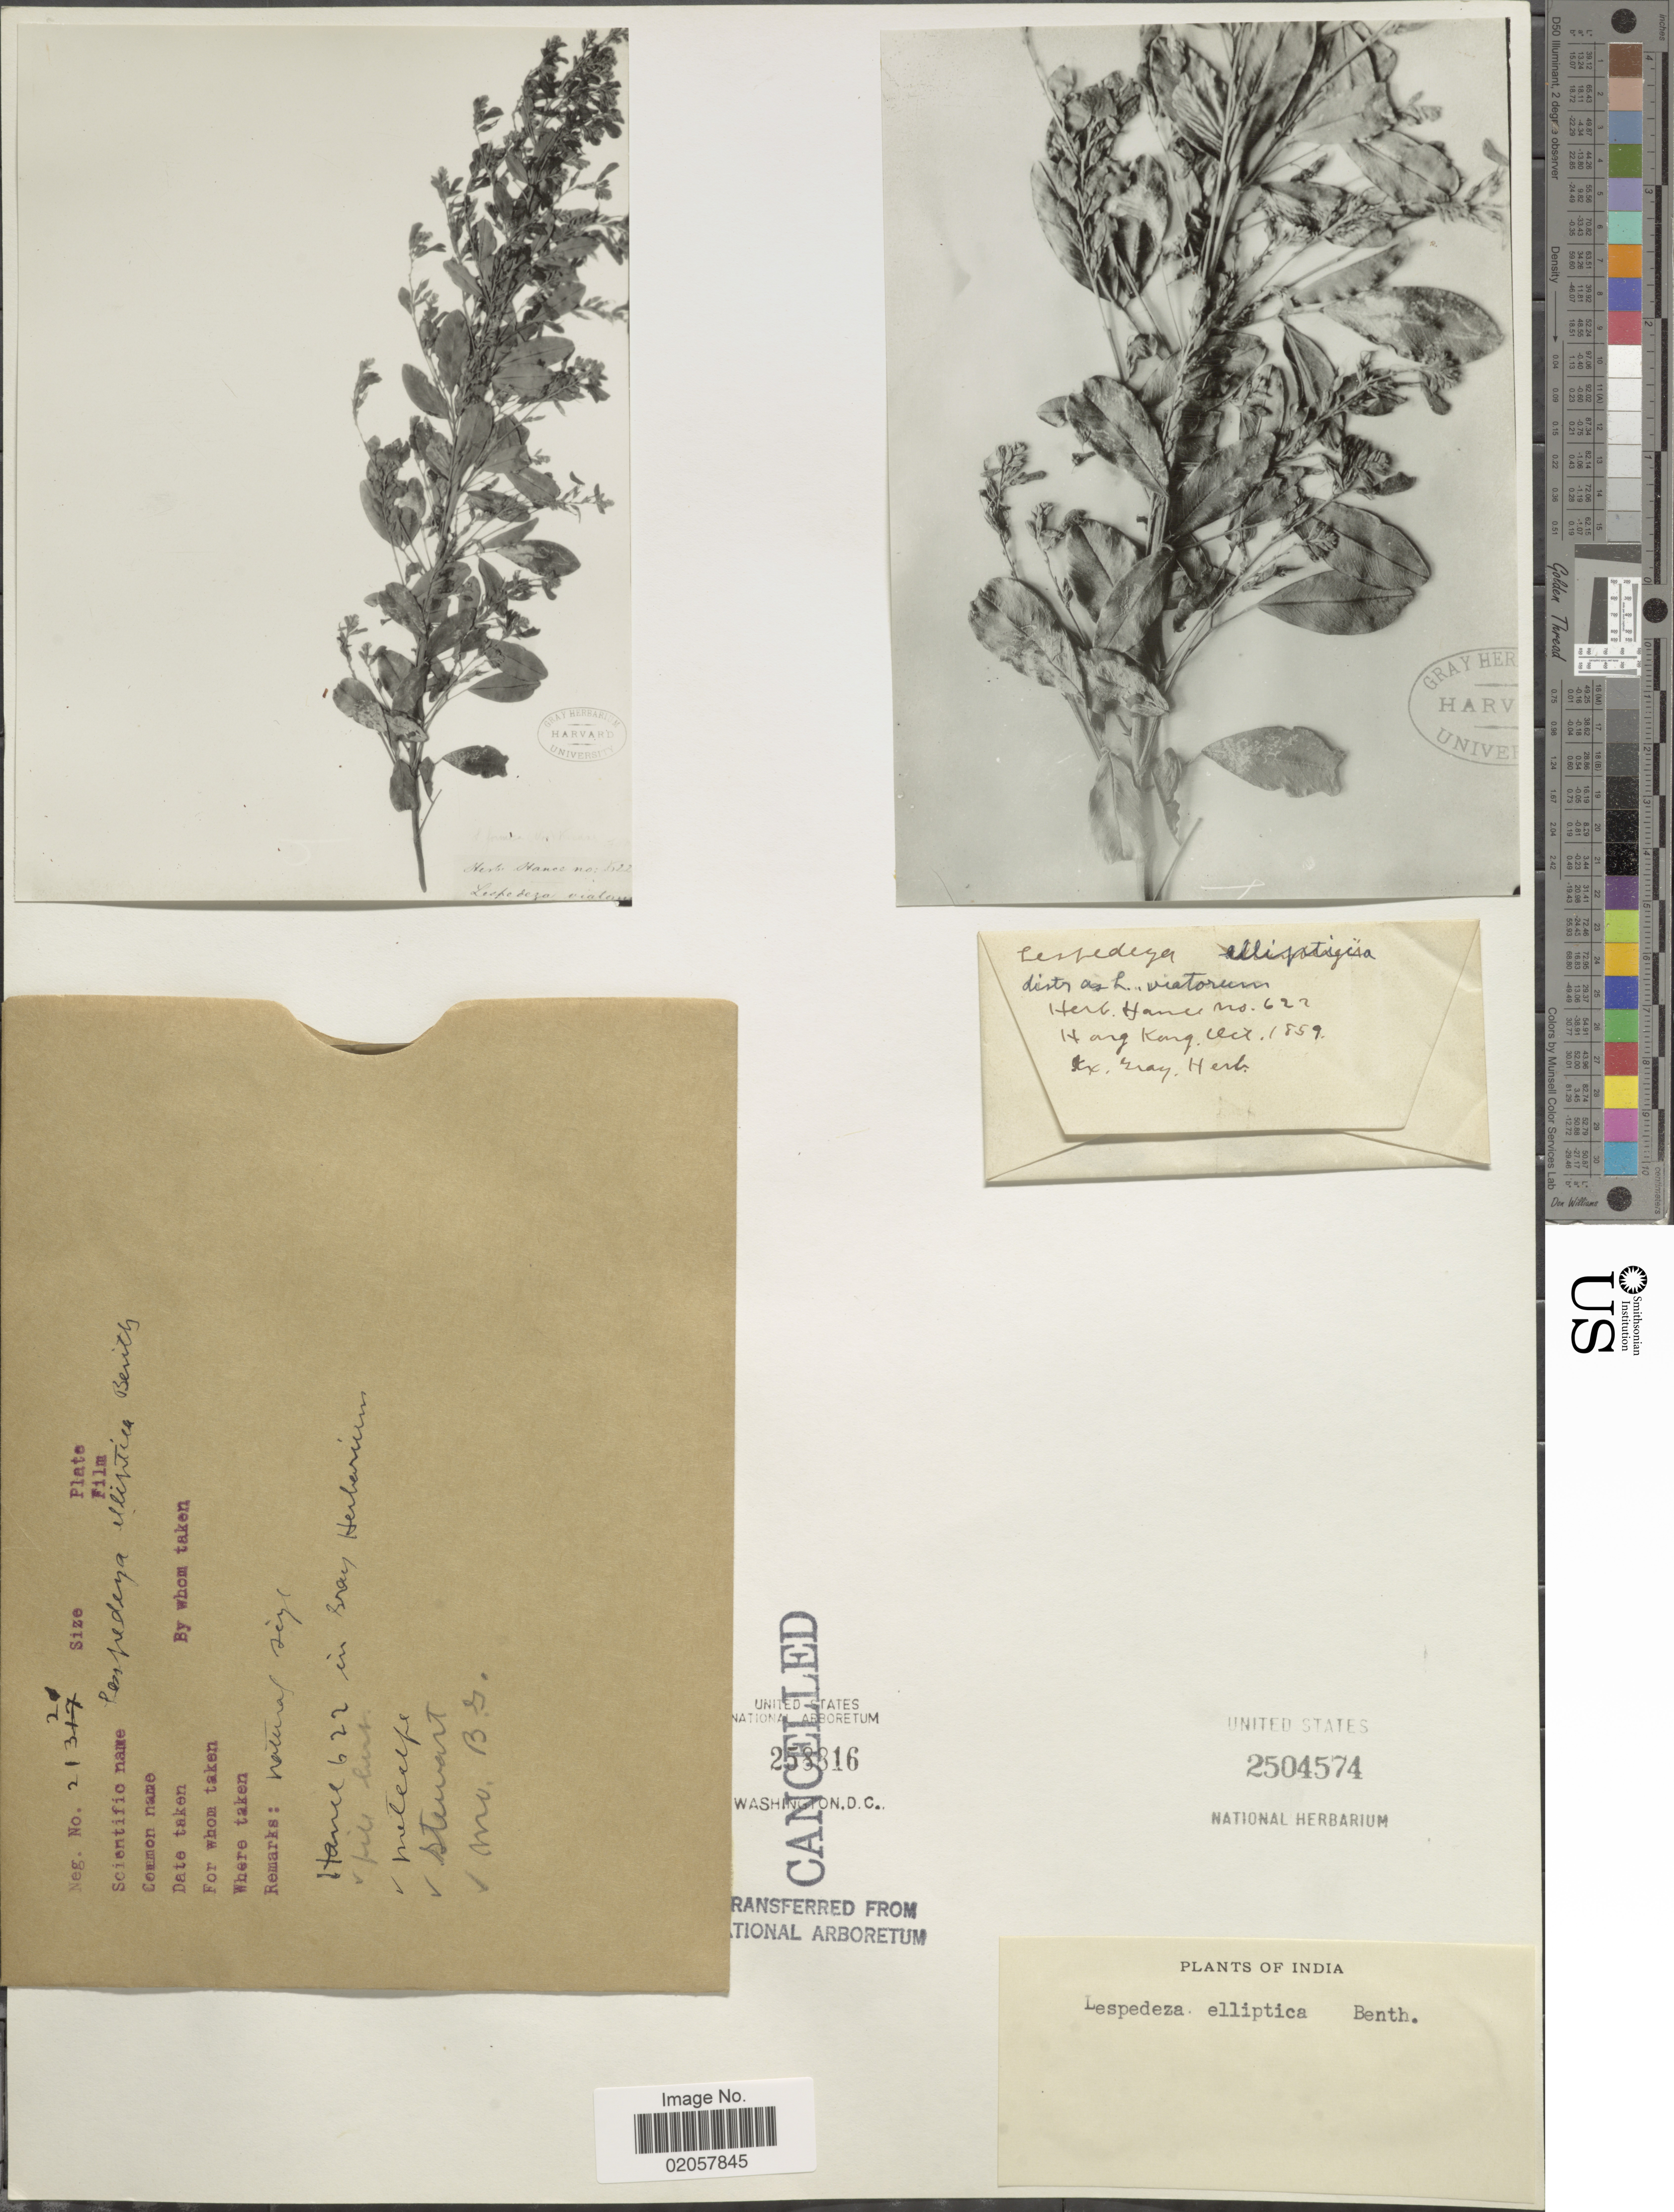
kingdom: Plantae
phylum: Tracheophyta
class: Magnoliopsida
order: Fabales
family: Fabaceae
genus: Lespedeza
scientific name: Lespedeza elliptica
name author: Benth. ex Maxim.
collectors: Ex herb. Hance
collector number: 622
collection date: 1859-10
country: China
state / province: Hong Kong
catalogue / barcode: US 2504574